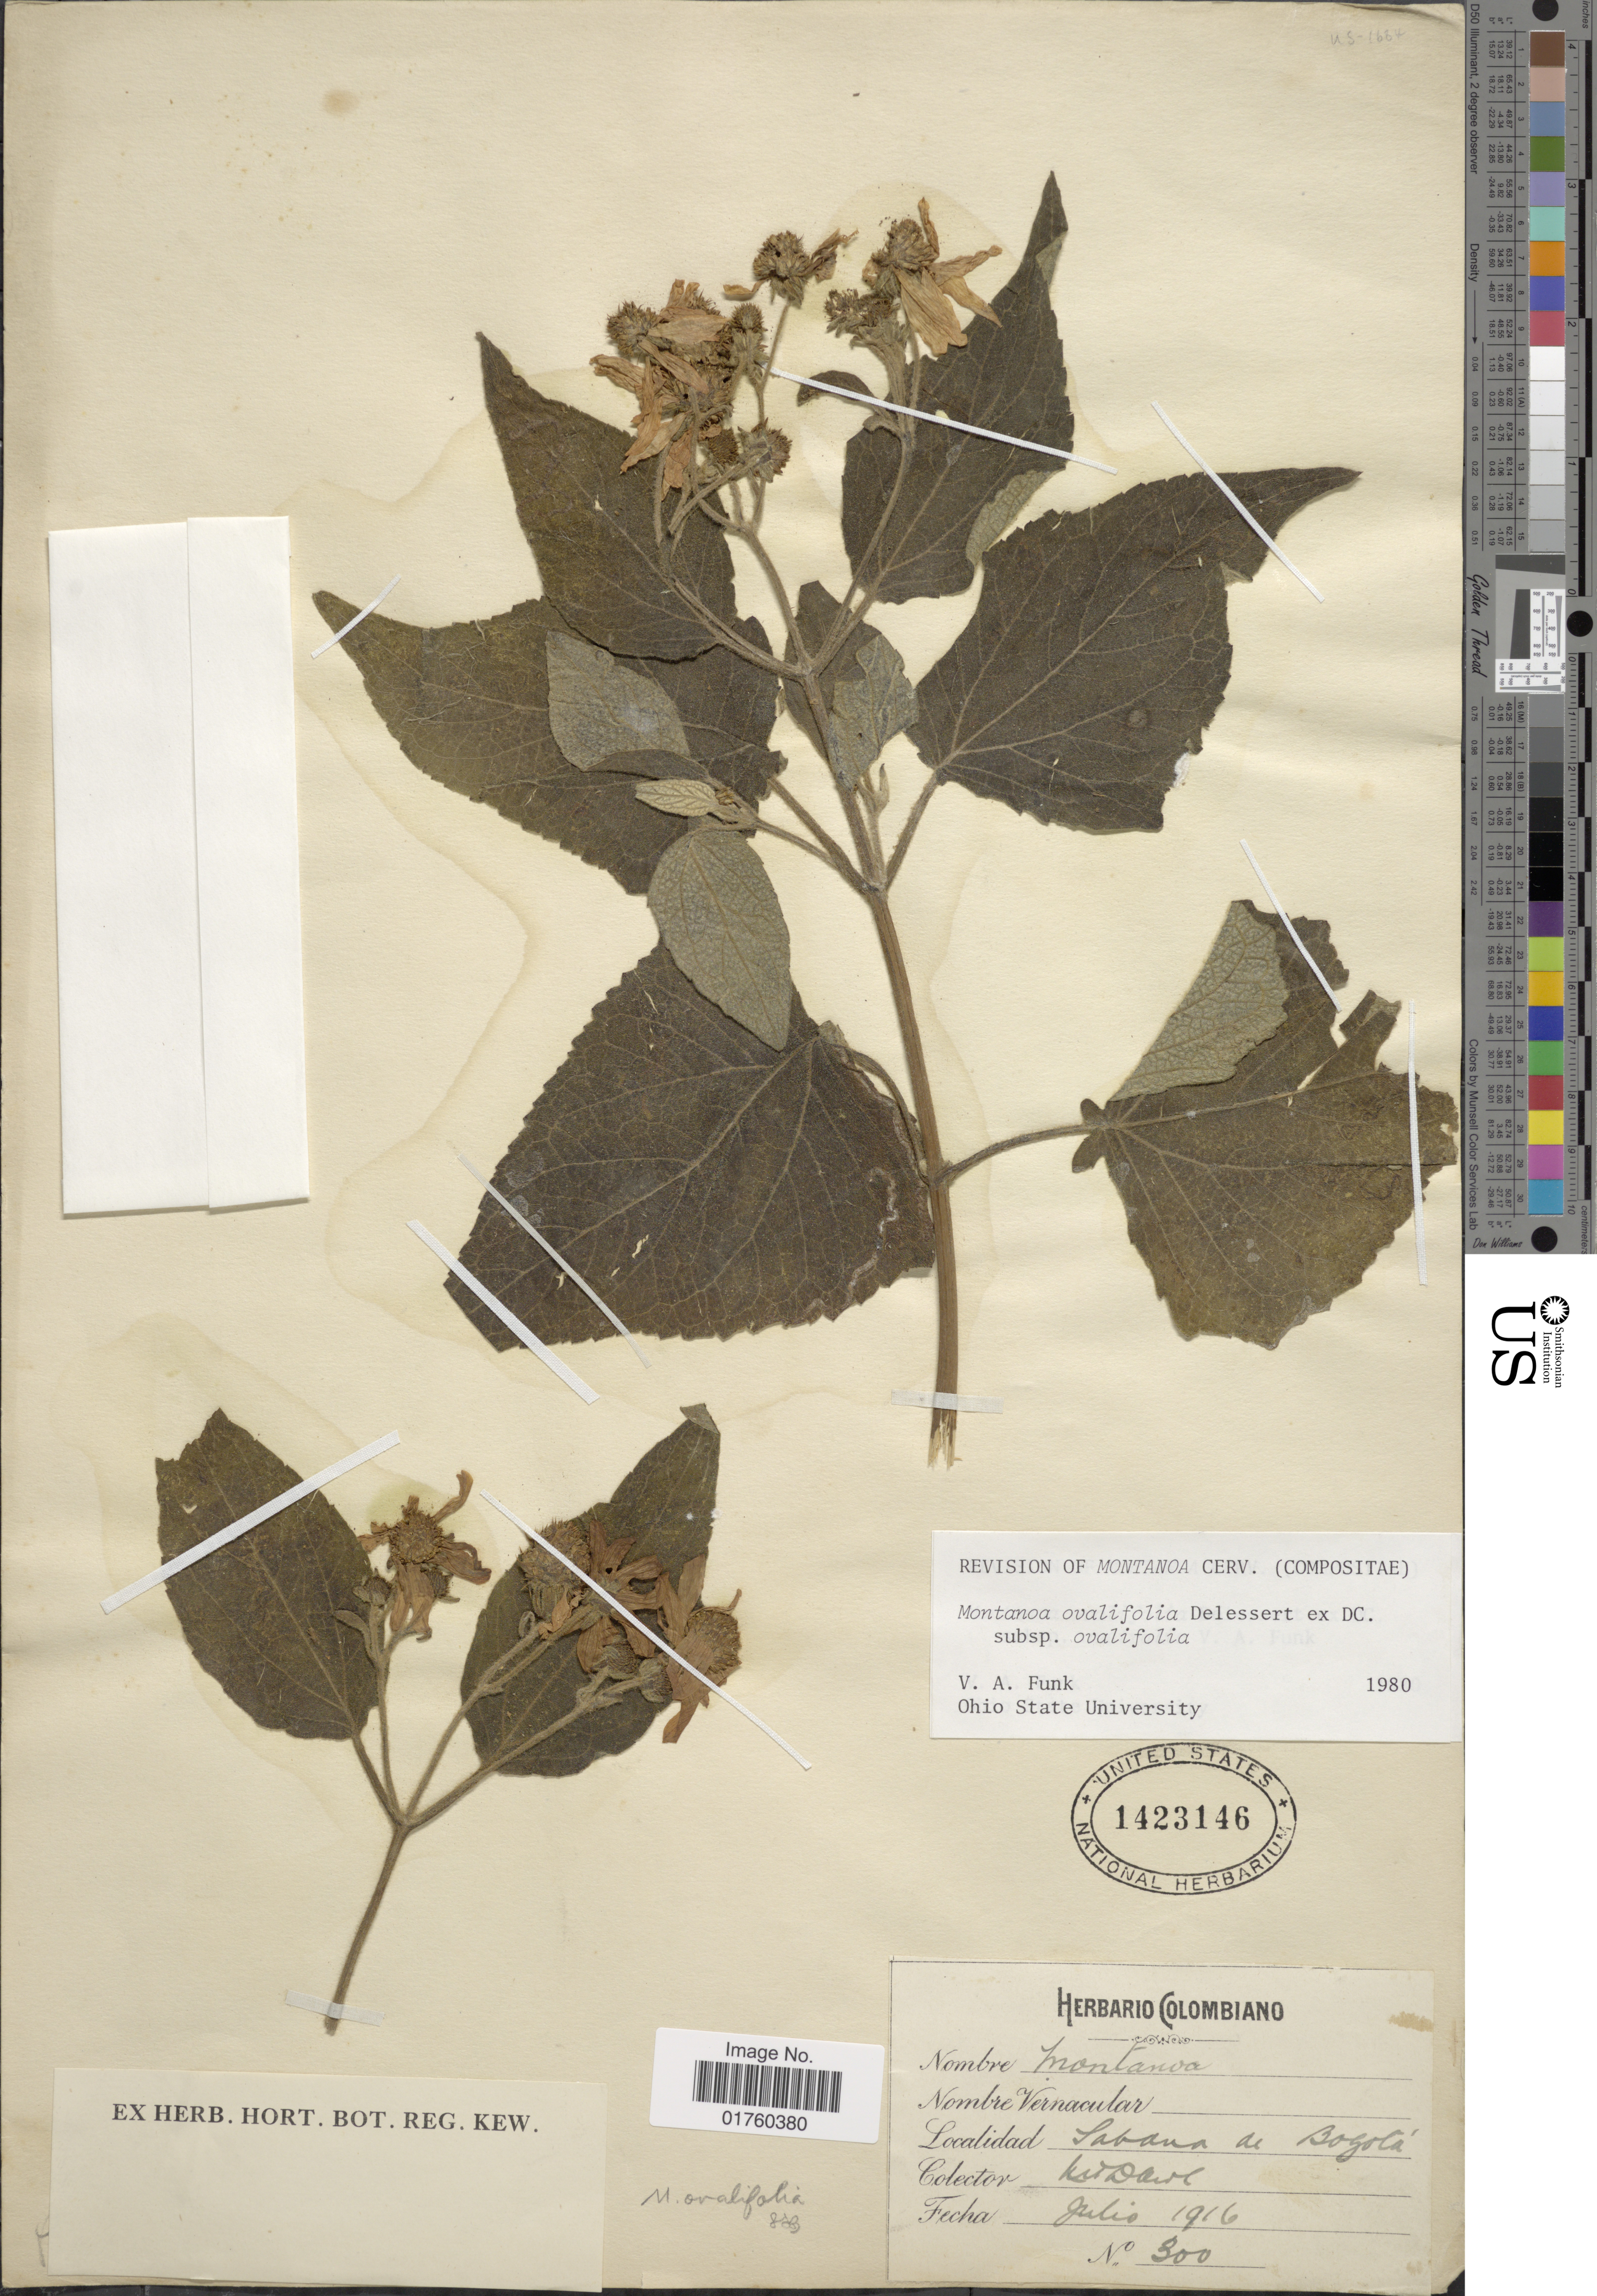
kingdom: Plantae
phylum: Tracheophyta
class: Magnoliopsida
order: Asterales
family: Asteraceae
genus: Montanoa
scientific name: Montanoa ovalifolia subsp. ovalifolia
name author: DC.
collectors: M. T. Dawe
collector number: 300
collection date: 1916-07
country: Colombia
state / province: Bogota D.C.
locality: Sabana de Bogotá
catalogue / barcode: US 1423146